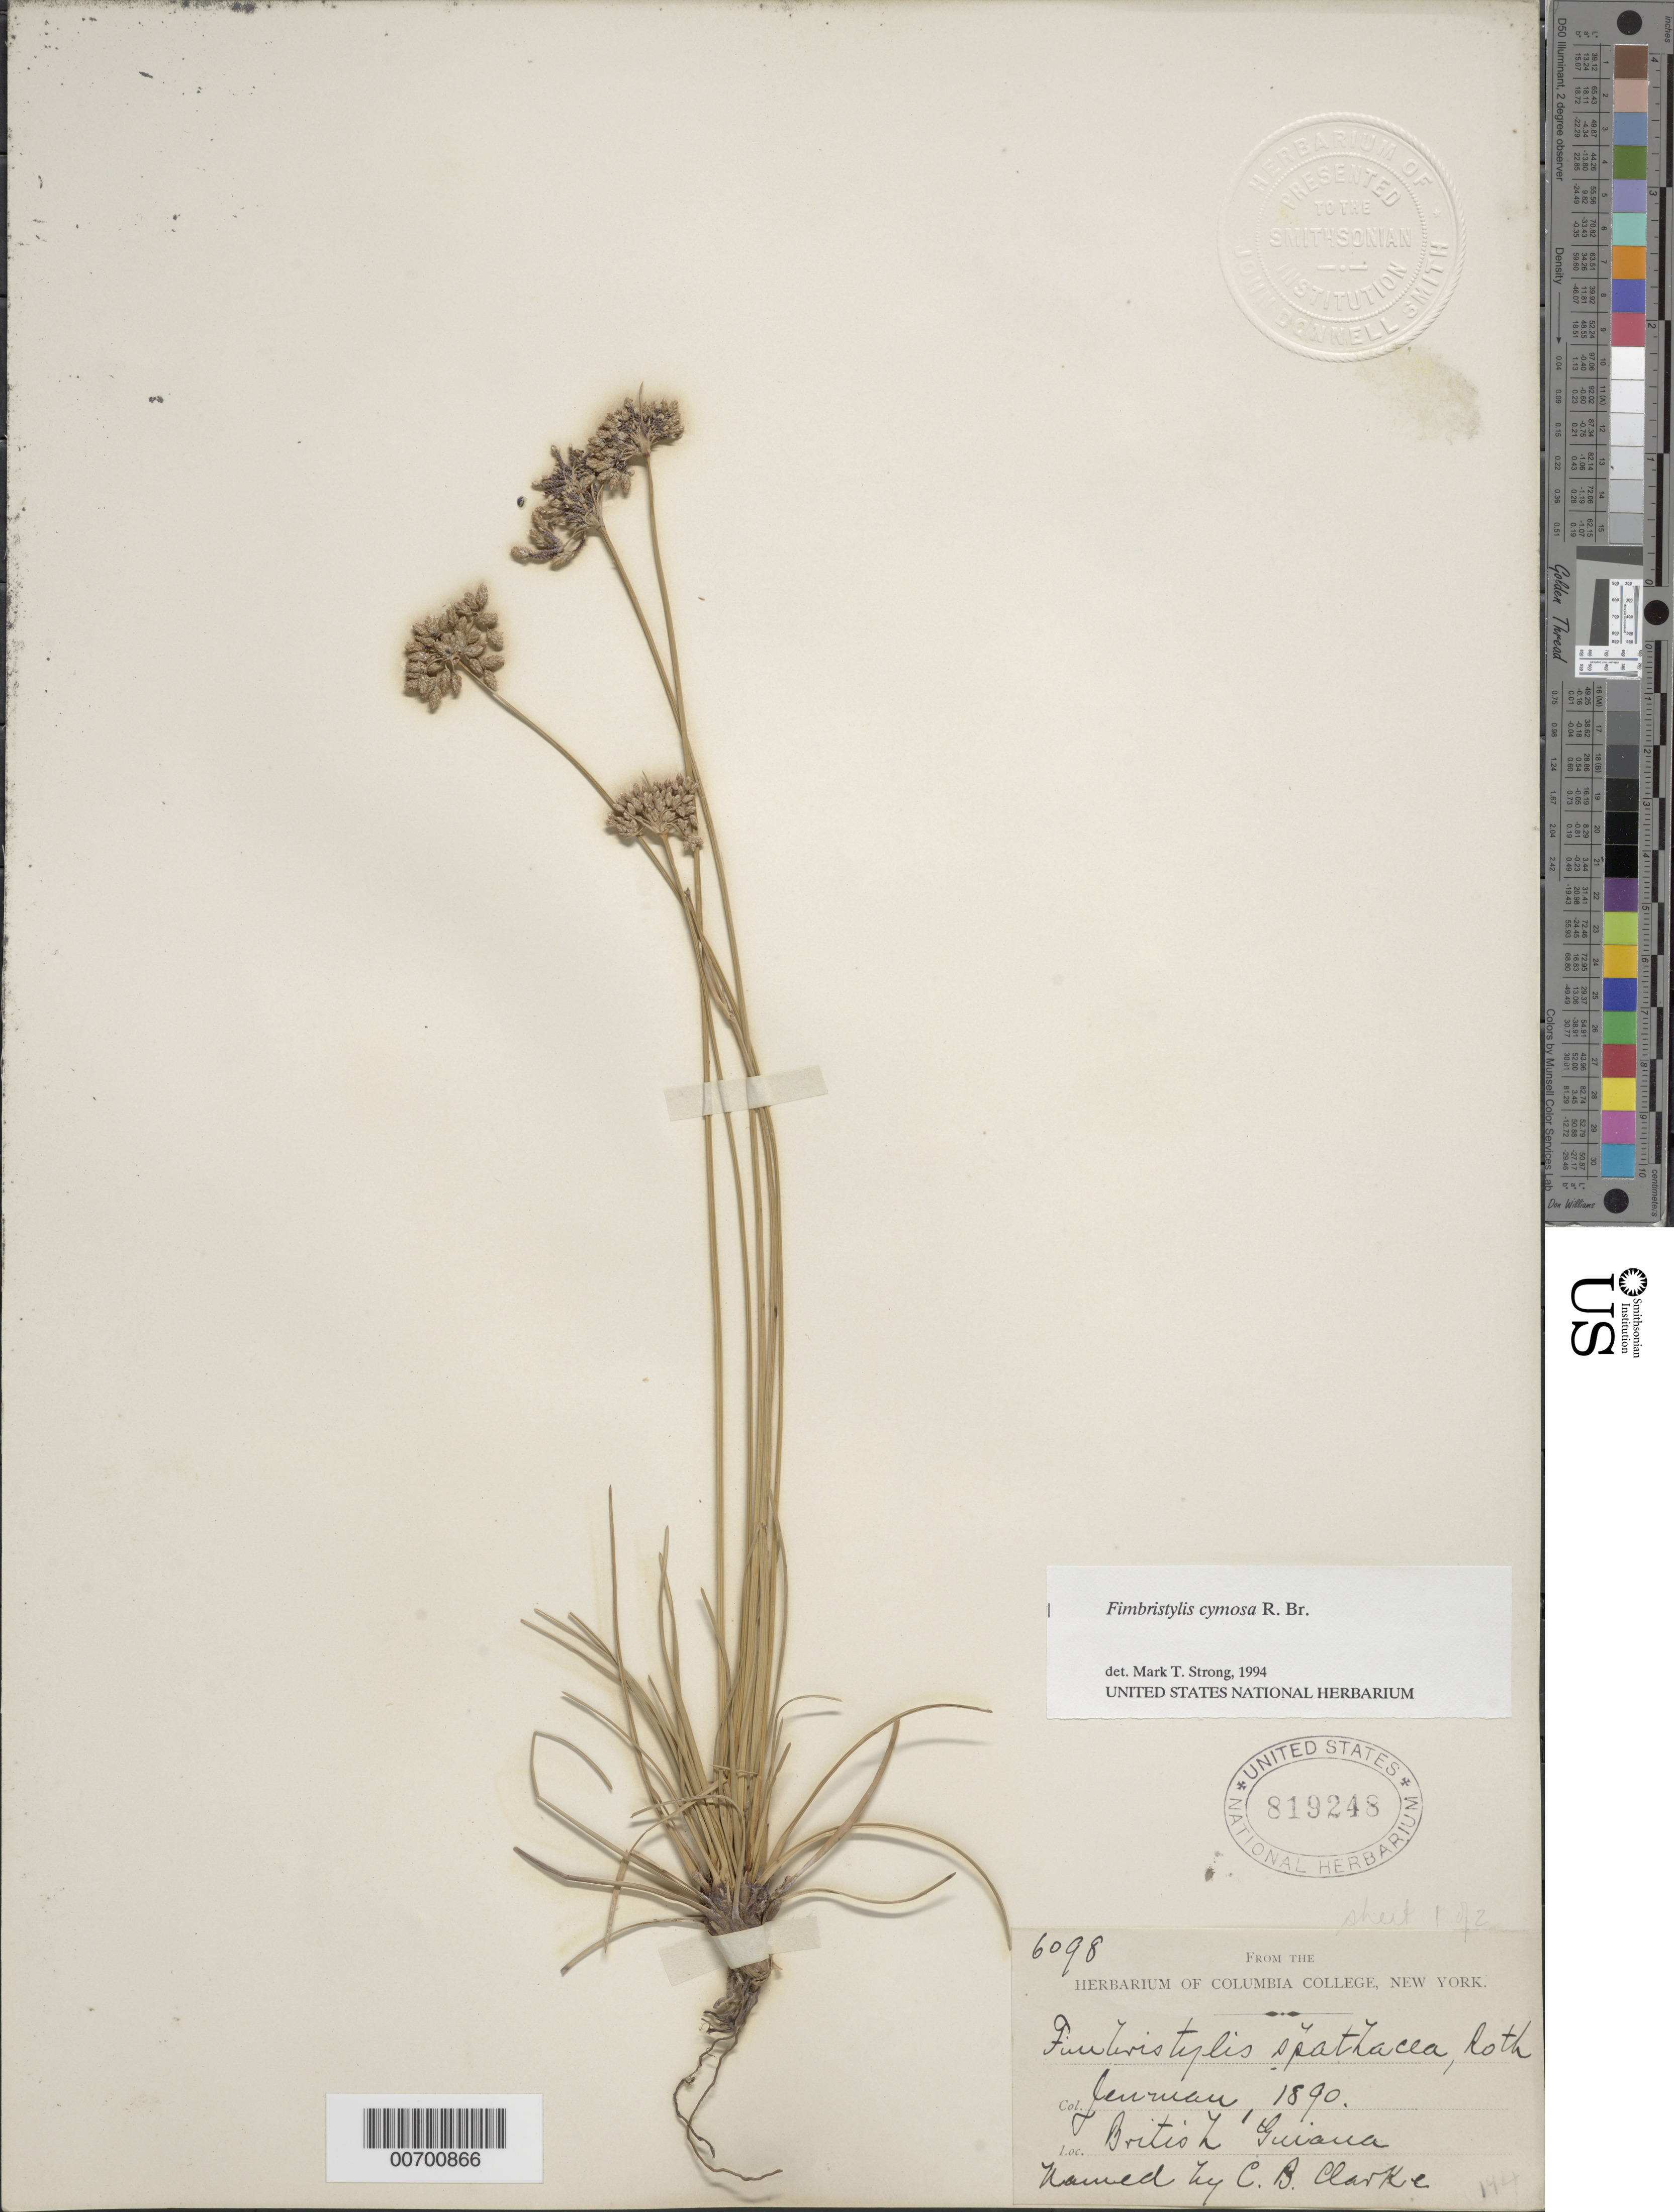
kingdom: Plantae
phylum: Tracheophyta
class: Liliopsida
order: Poales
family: Cyperaceae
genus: Fimbristylis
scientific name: Fimbristylis cymosa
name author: R. Br.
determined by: Strong, M. T., (US), Smithsonian Institution - National Museum of Natural History (UNITED STATES)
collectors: G. S. Jenman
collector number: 6098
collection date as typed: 1890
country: Guyana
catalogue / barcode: US 819248